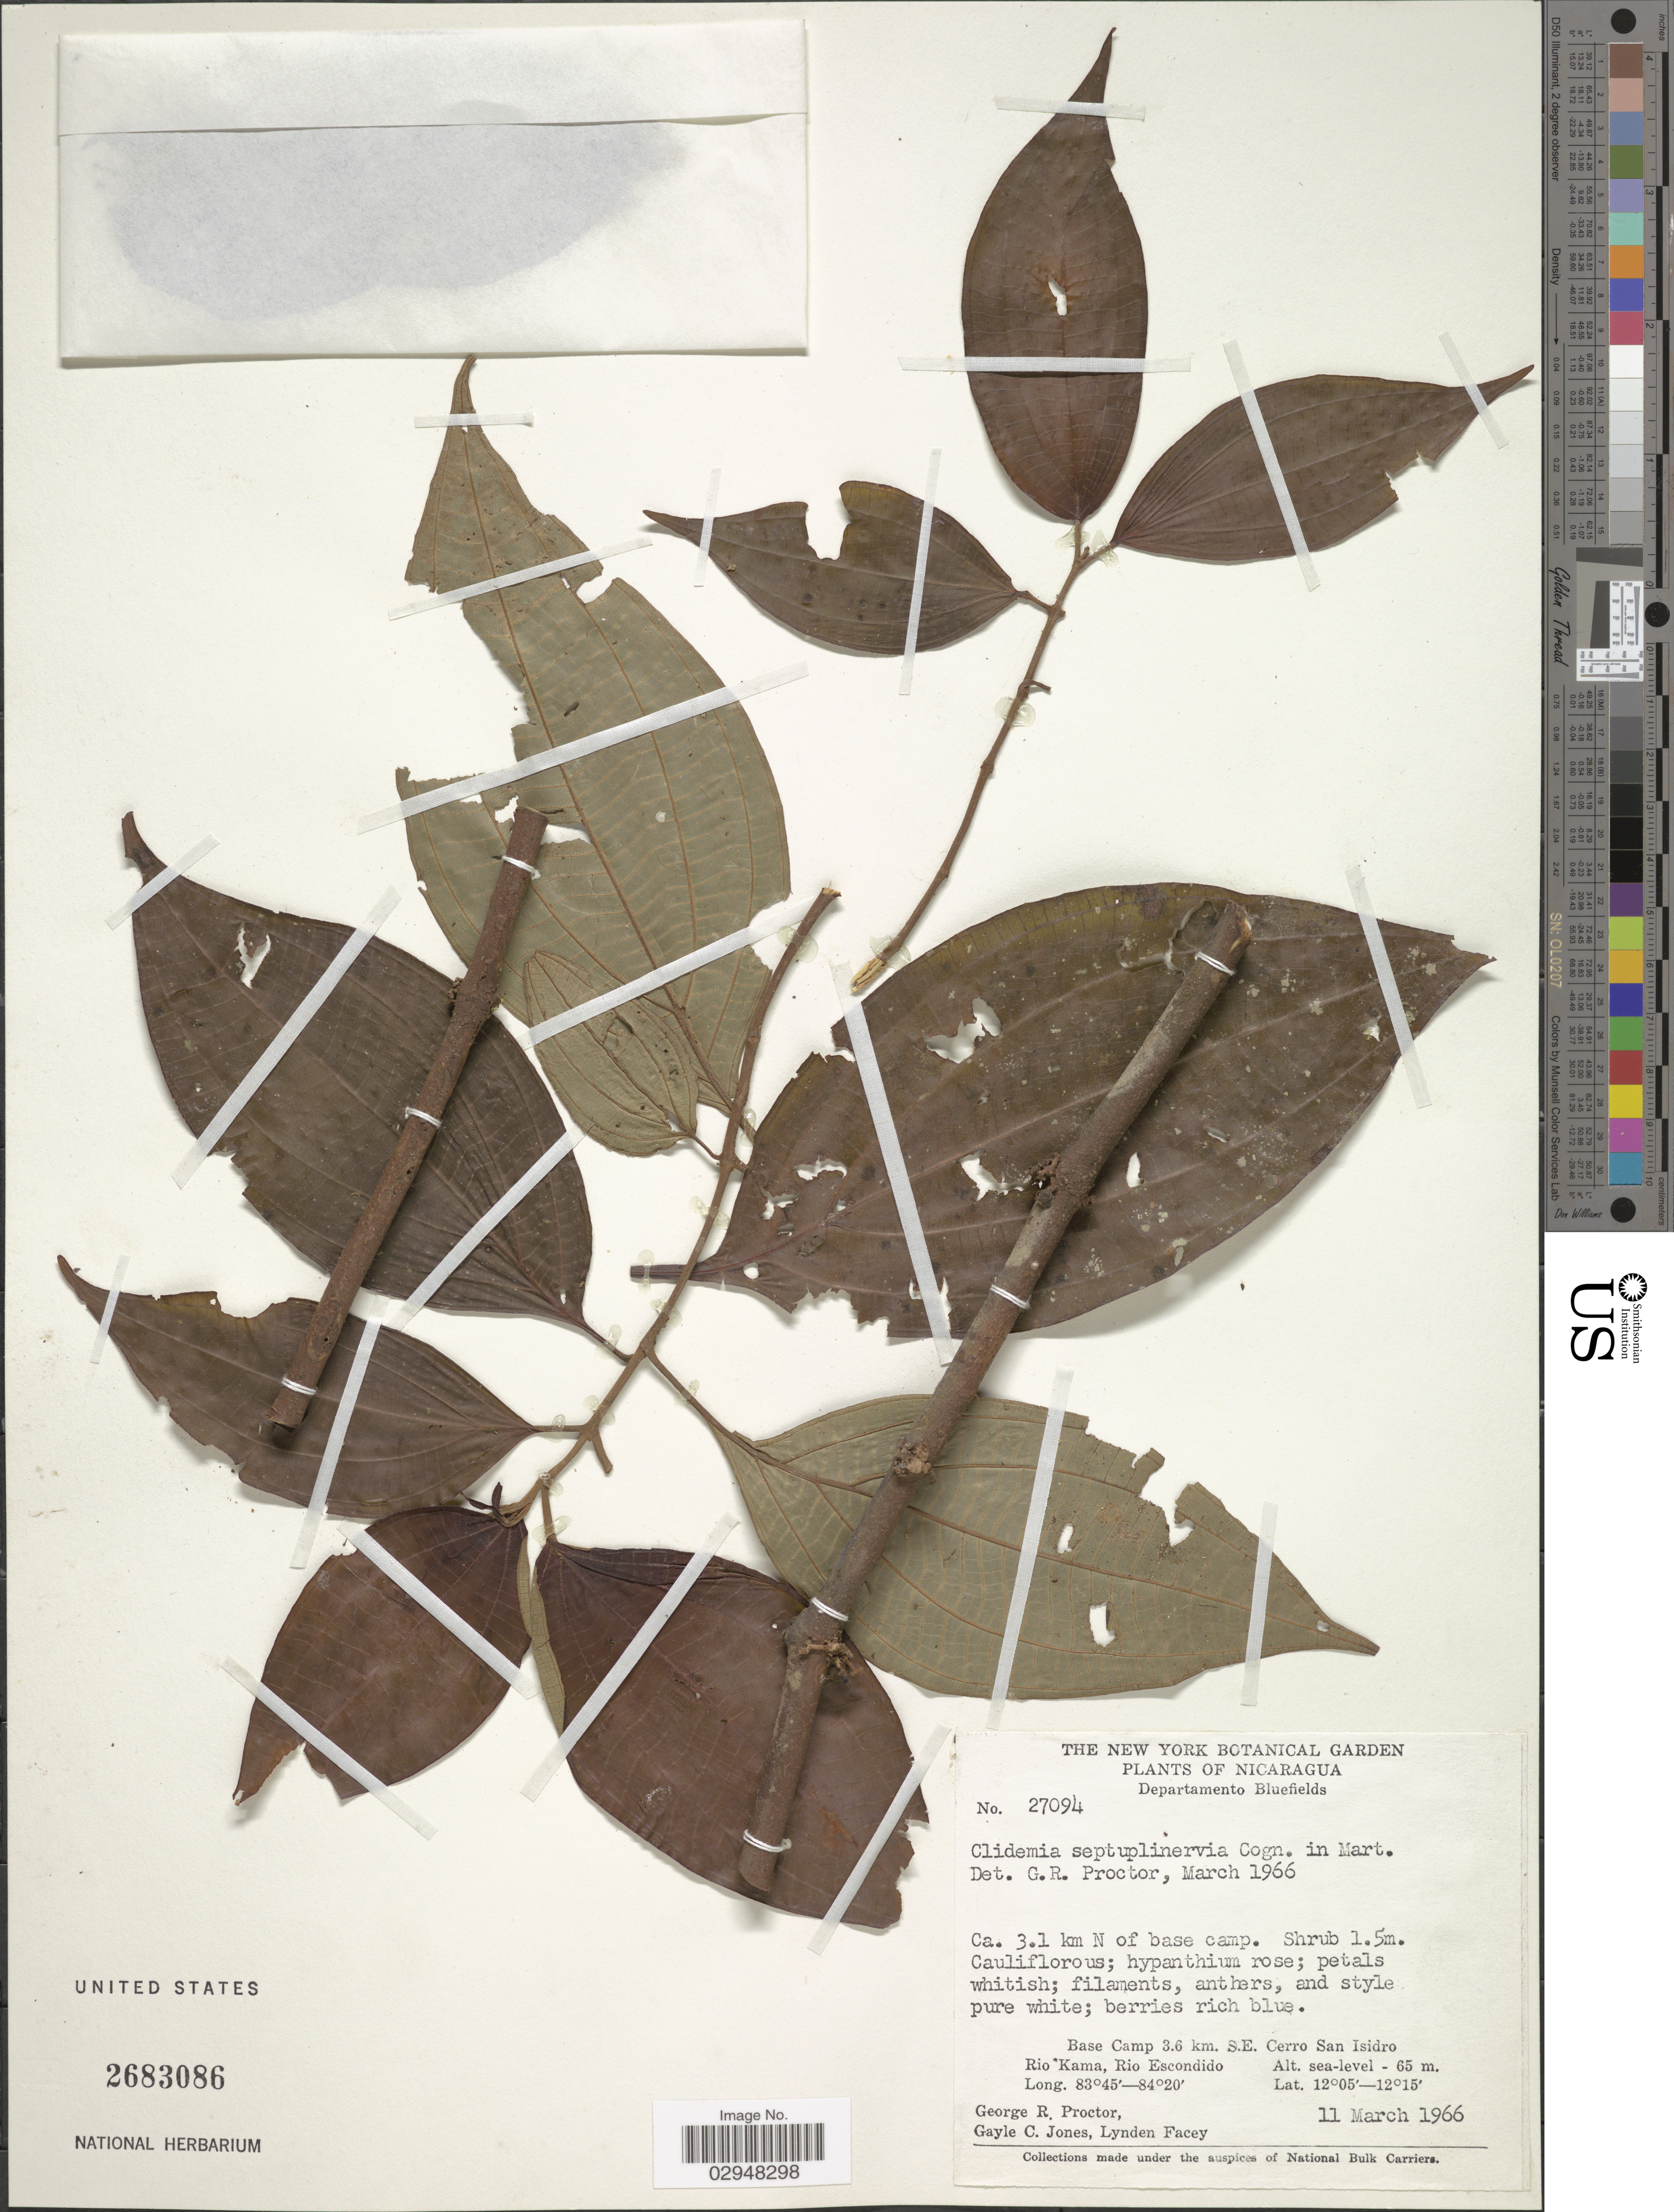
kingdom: Plantae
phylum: Tracheophyta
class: Magnoliopsida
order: Myrtales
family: Melastomataceae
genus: Clidemia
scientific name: Clidemia septuplinervia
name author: Cogn.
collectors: G. Proctor, G. C. Jones & L. Facey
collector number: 27094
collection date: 1966-03-11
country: Nicaragua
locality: Departamento Bluefields, Ca. 3.1 km N of base camp, Base camp 3.6 km S.E. Cerro San Isidro, Rio Kama, Rio Escondido.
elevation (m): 0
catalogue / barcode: US 2683086